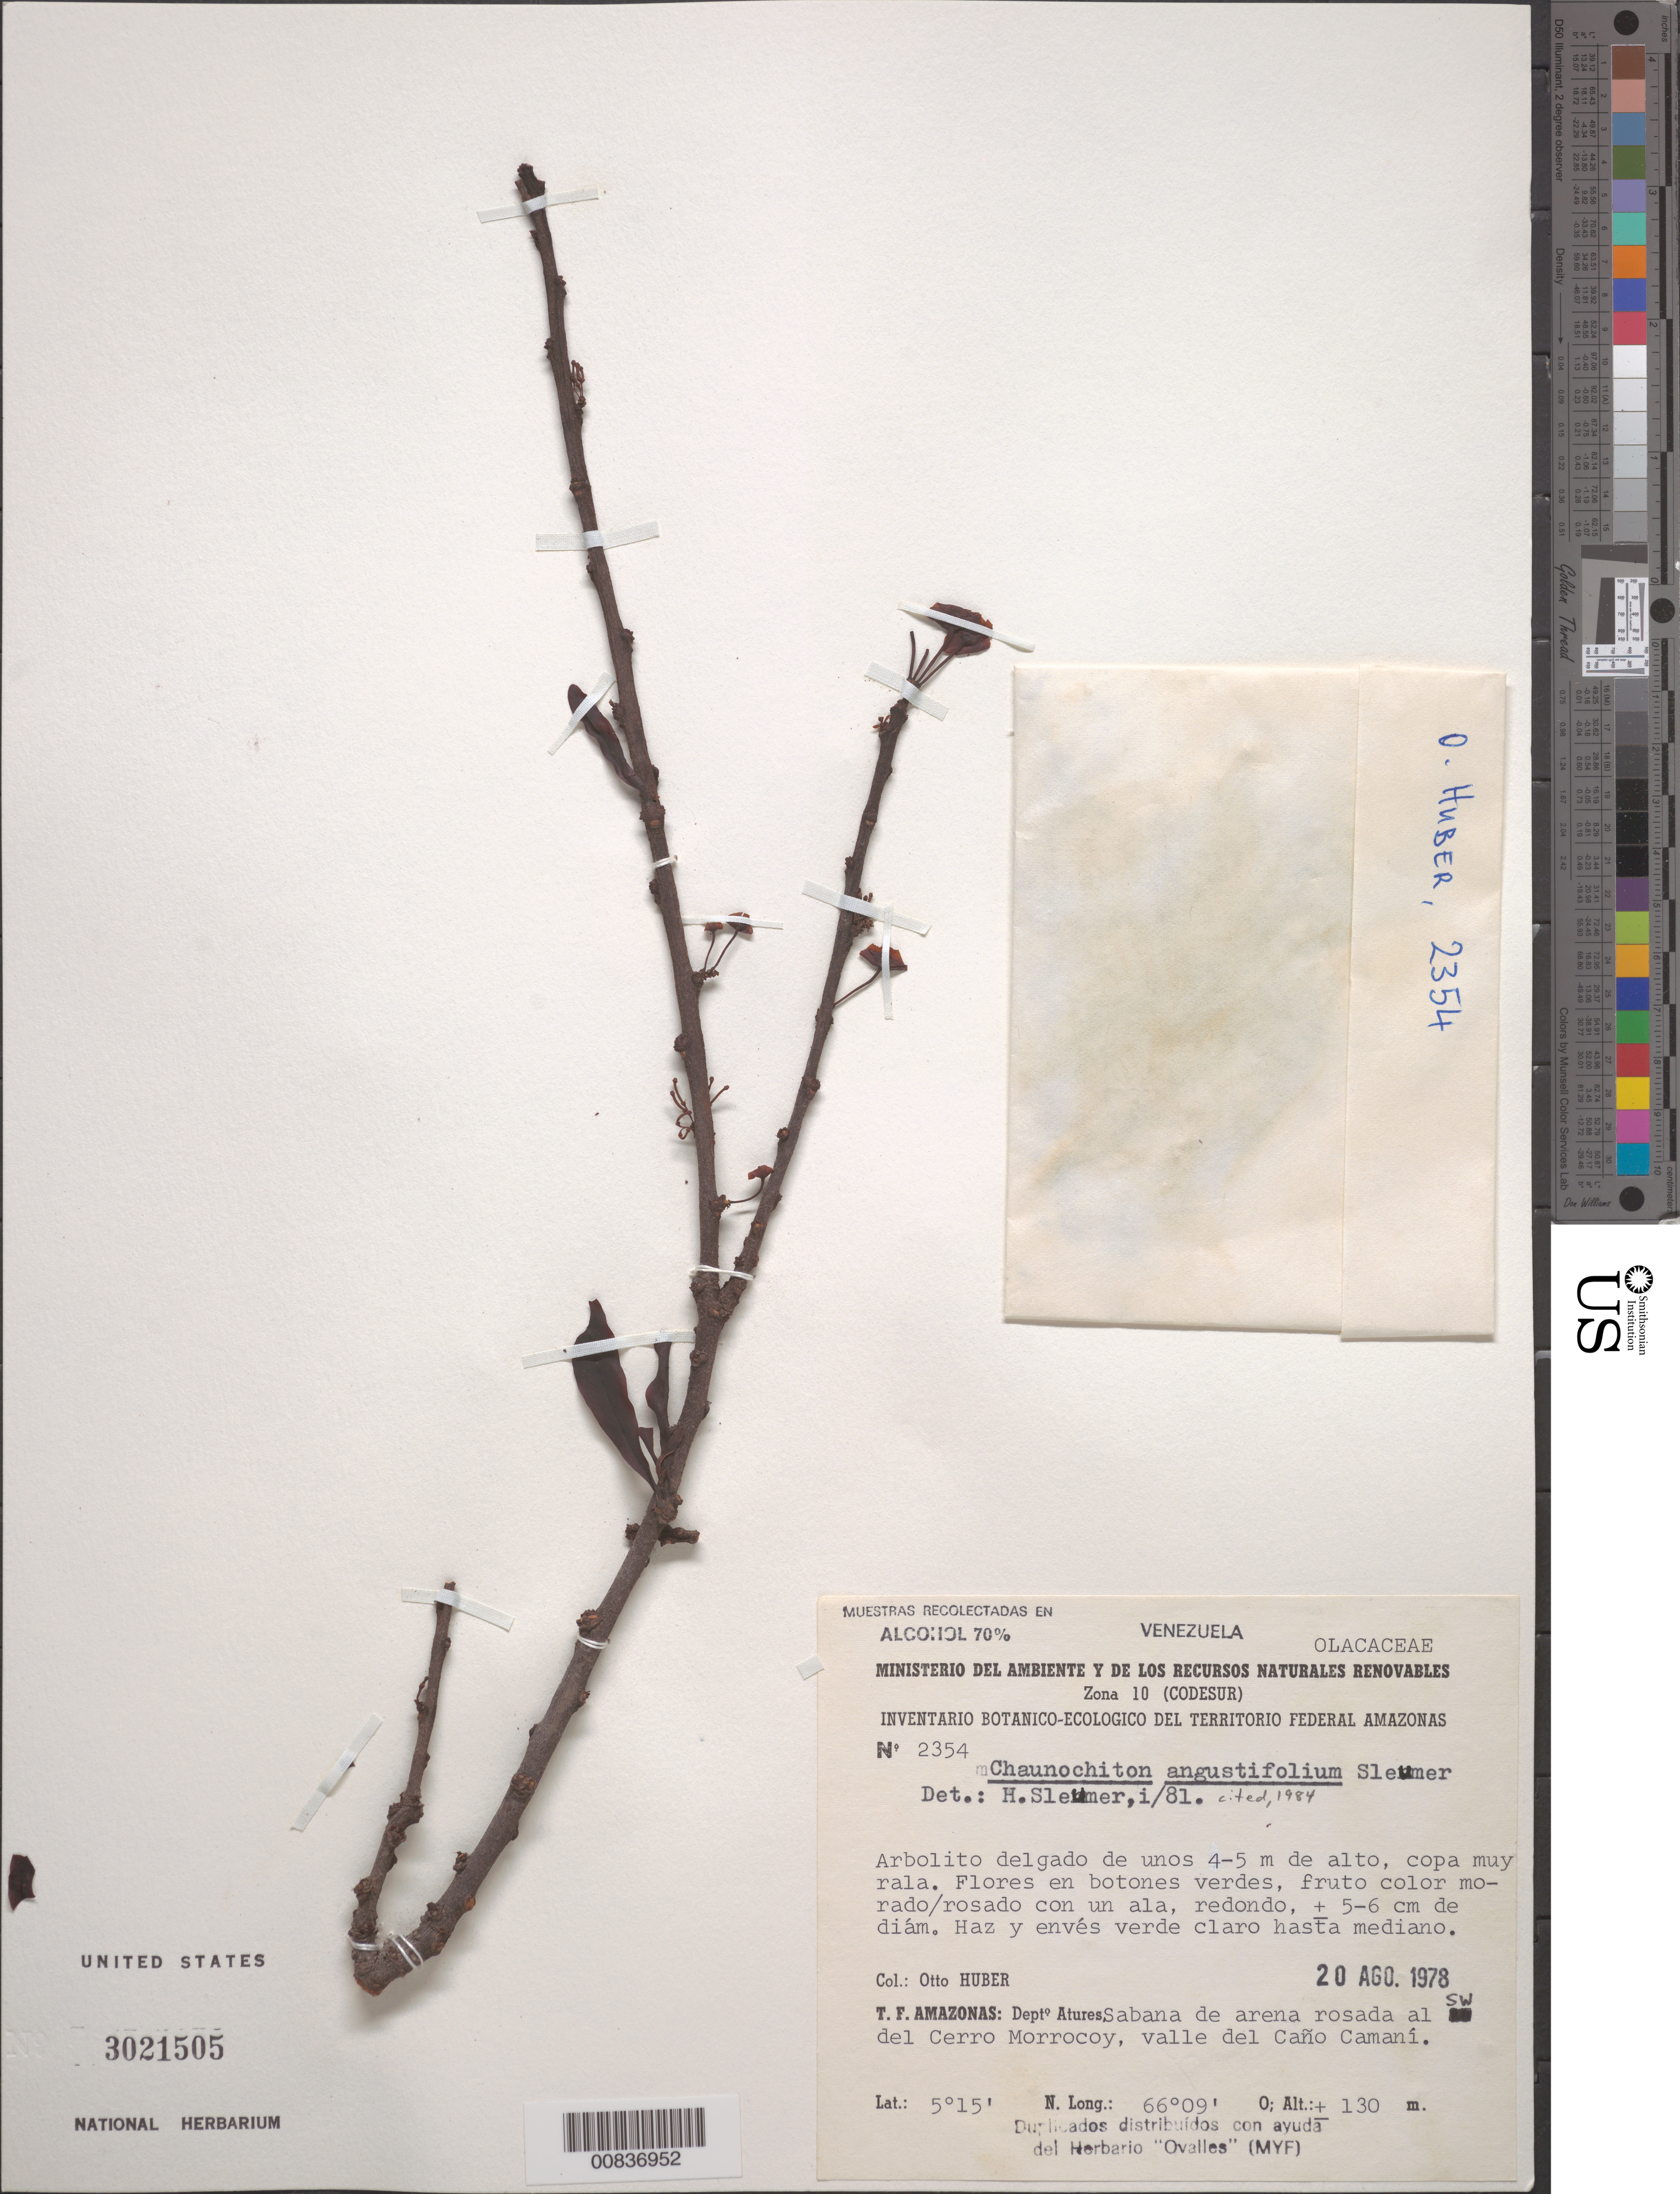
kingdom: Plantae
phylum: Tracheophyta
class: Magnoliopsida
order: Santalales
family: Aptandraceae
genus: Chaunochiton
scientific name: Chaunochiton angustifolium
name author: Sleumer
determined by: Sleumer, H. O.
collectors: O. Huber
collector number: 2354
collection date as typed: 20-Aug-78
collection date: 1978-08-20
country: Venezuela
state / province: Amazonas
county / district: Atures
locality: SW de Cerro Morrocoy, valle de Caño Camaní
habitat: Sabana de arena rosada, SW del cerro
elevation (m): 130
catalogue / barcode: US 3021505